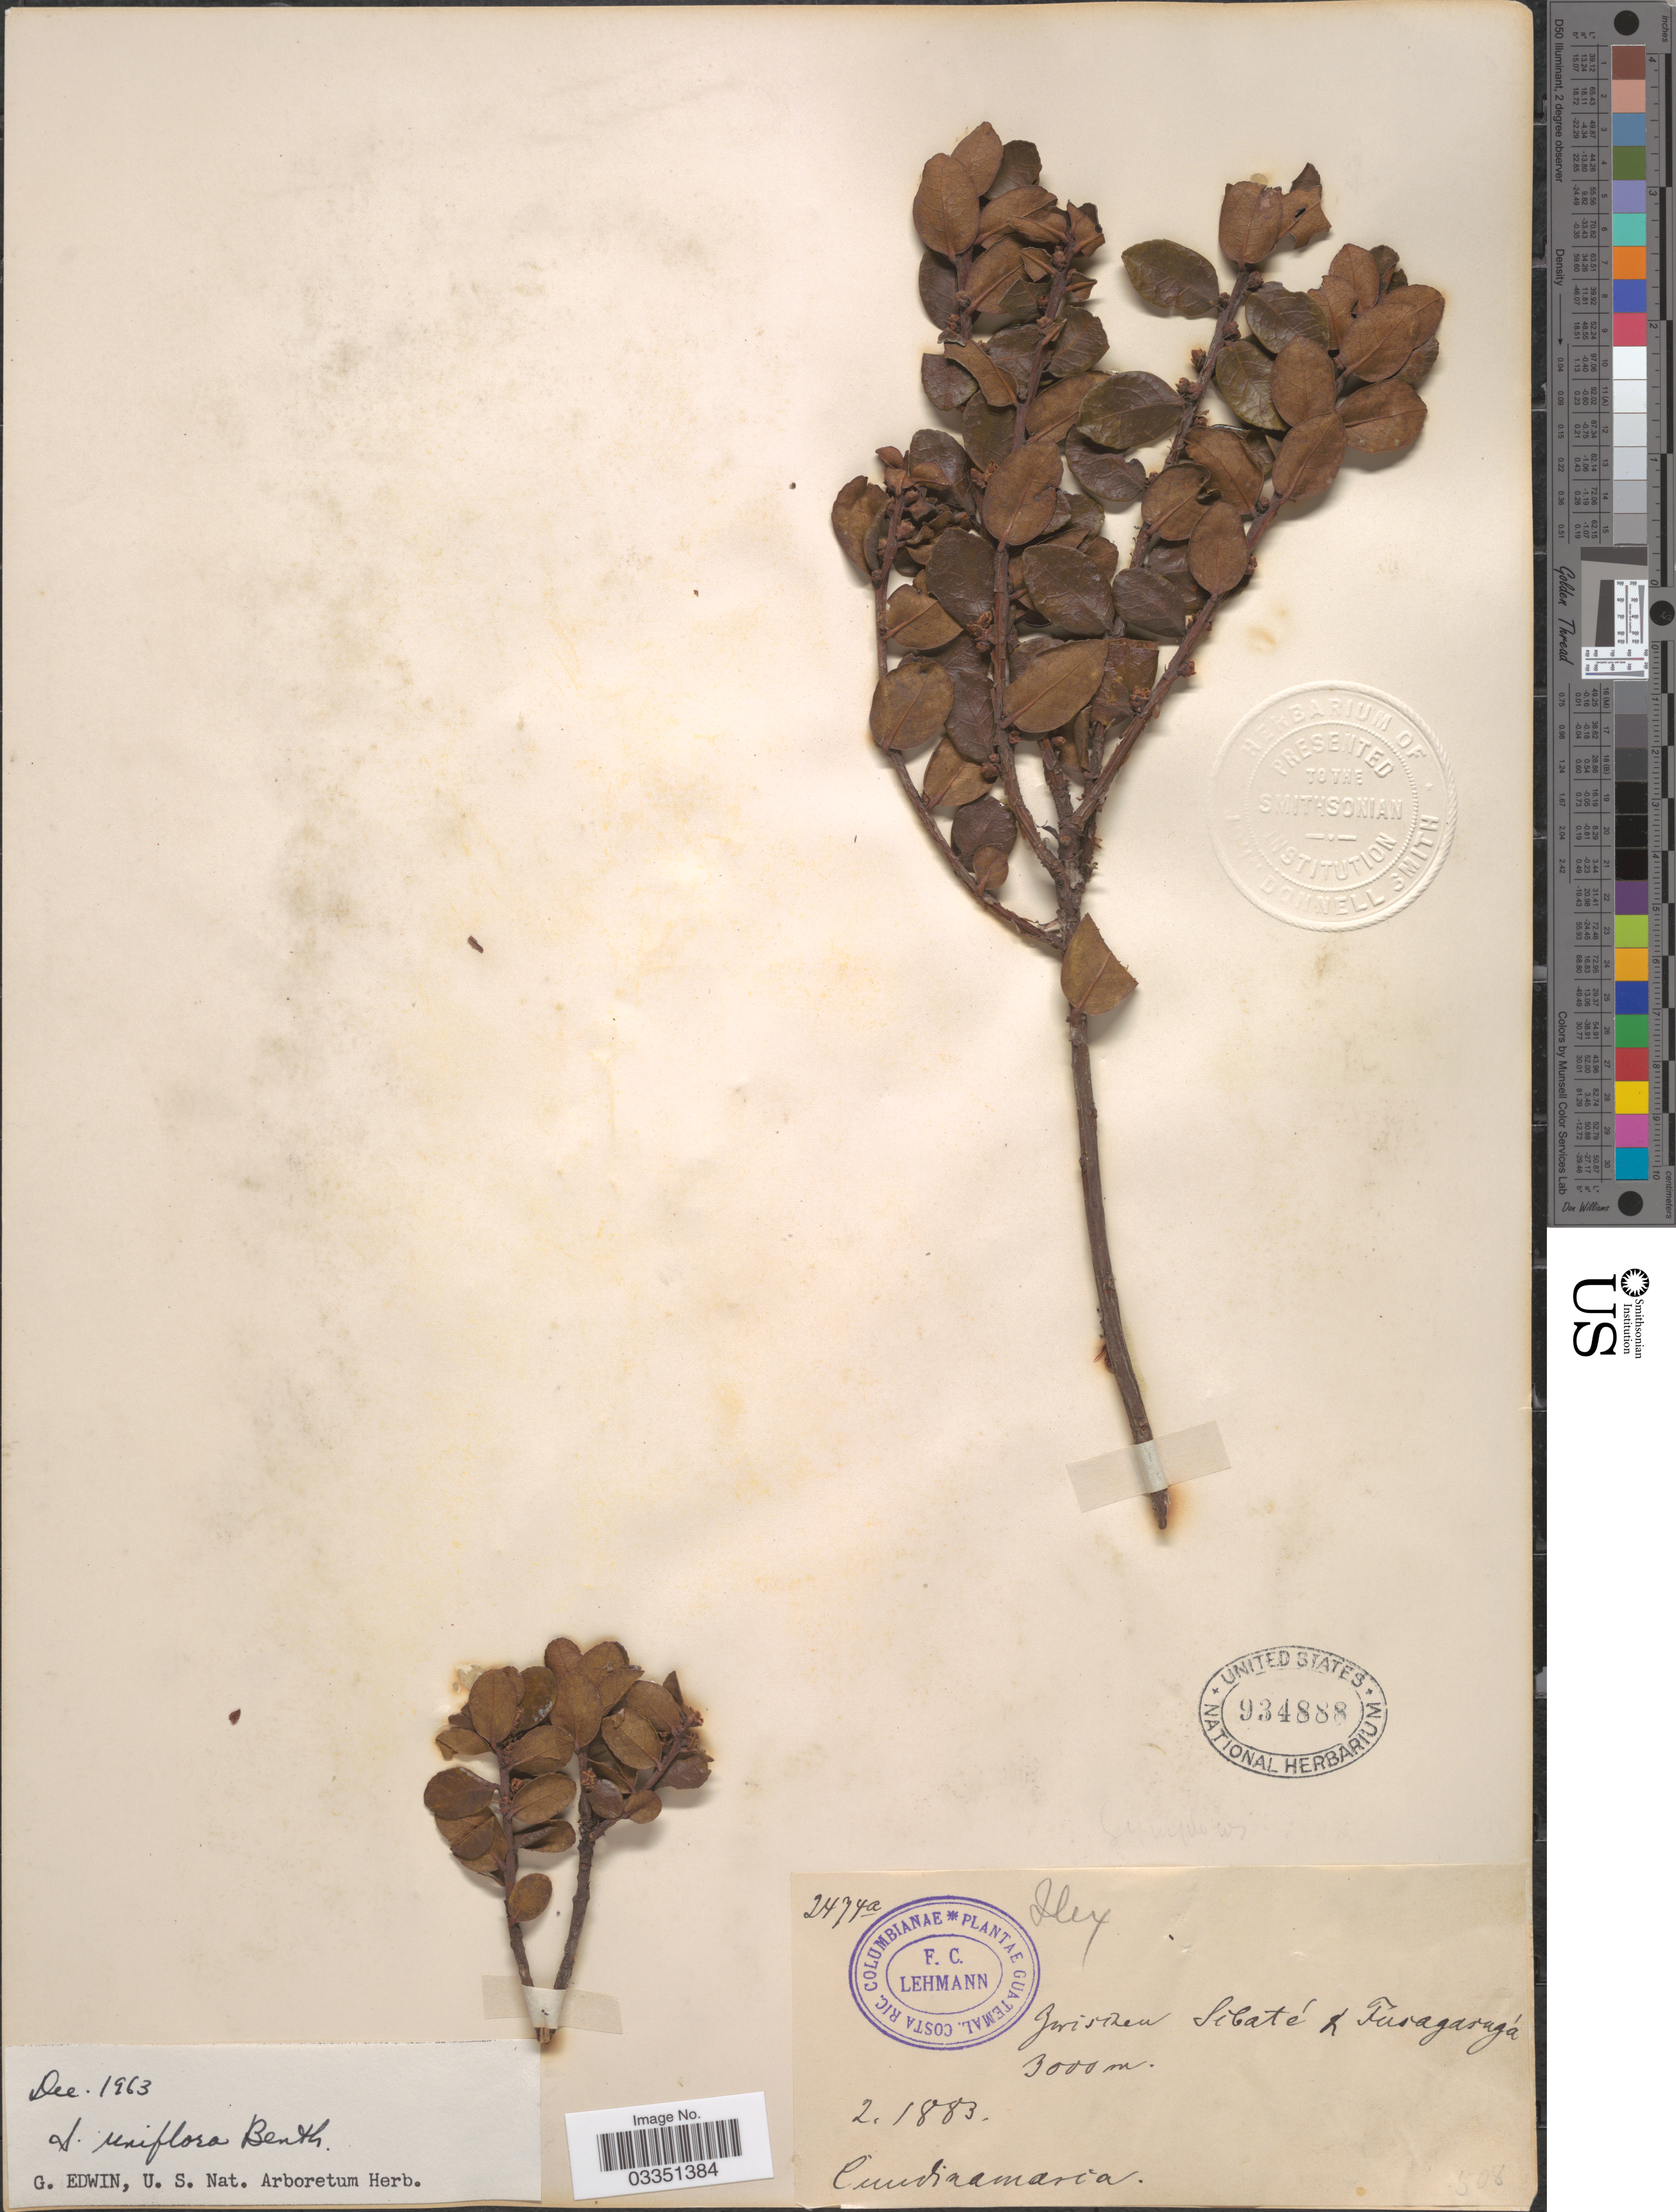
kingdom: Plantae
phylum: Tracheophyta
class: Magnoliopsida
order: Aquifoliales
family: Aquifoliaceae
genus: Ilex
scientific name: Ilex uniflora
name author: Fawc. & Rendle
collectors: F. C. Lehmann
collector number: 2474a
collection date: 1883-02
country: Colombia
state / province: Cundinamarca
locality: Jurison Sibaté & Fusagasugá.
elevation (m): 3000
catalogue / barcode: US 934888